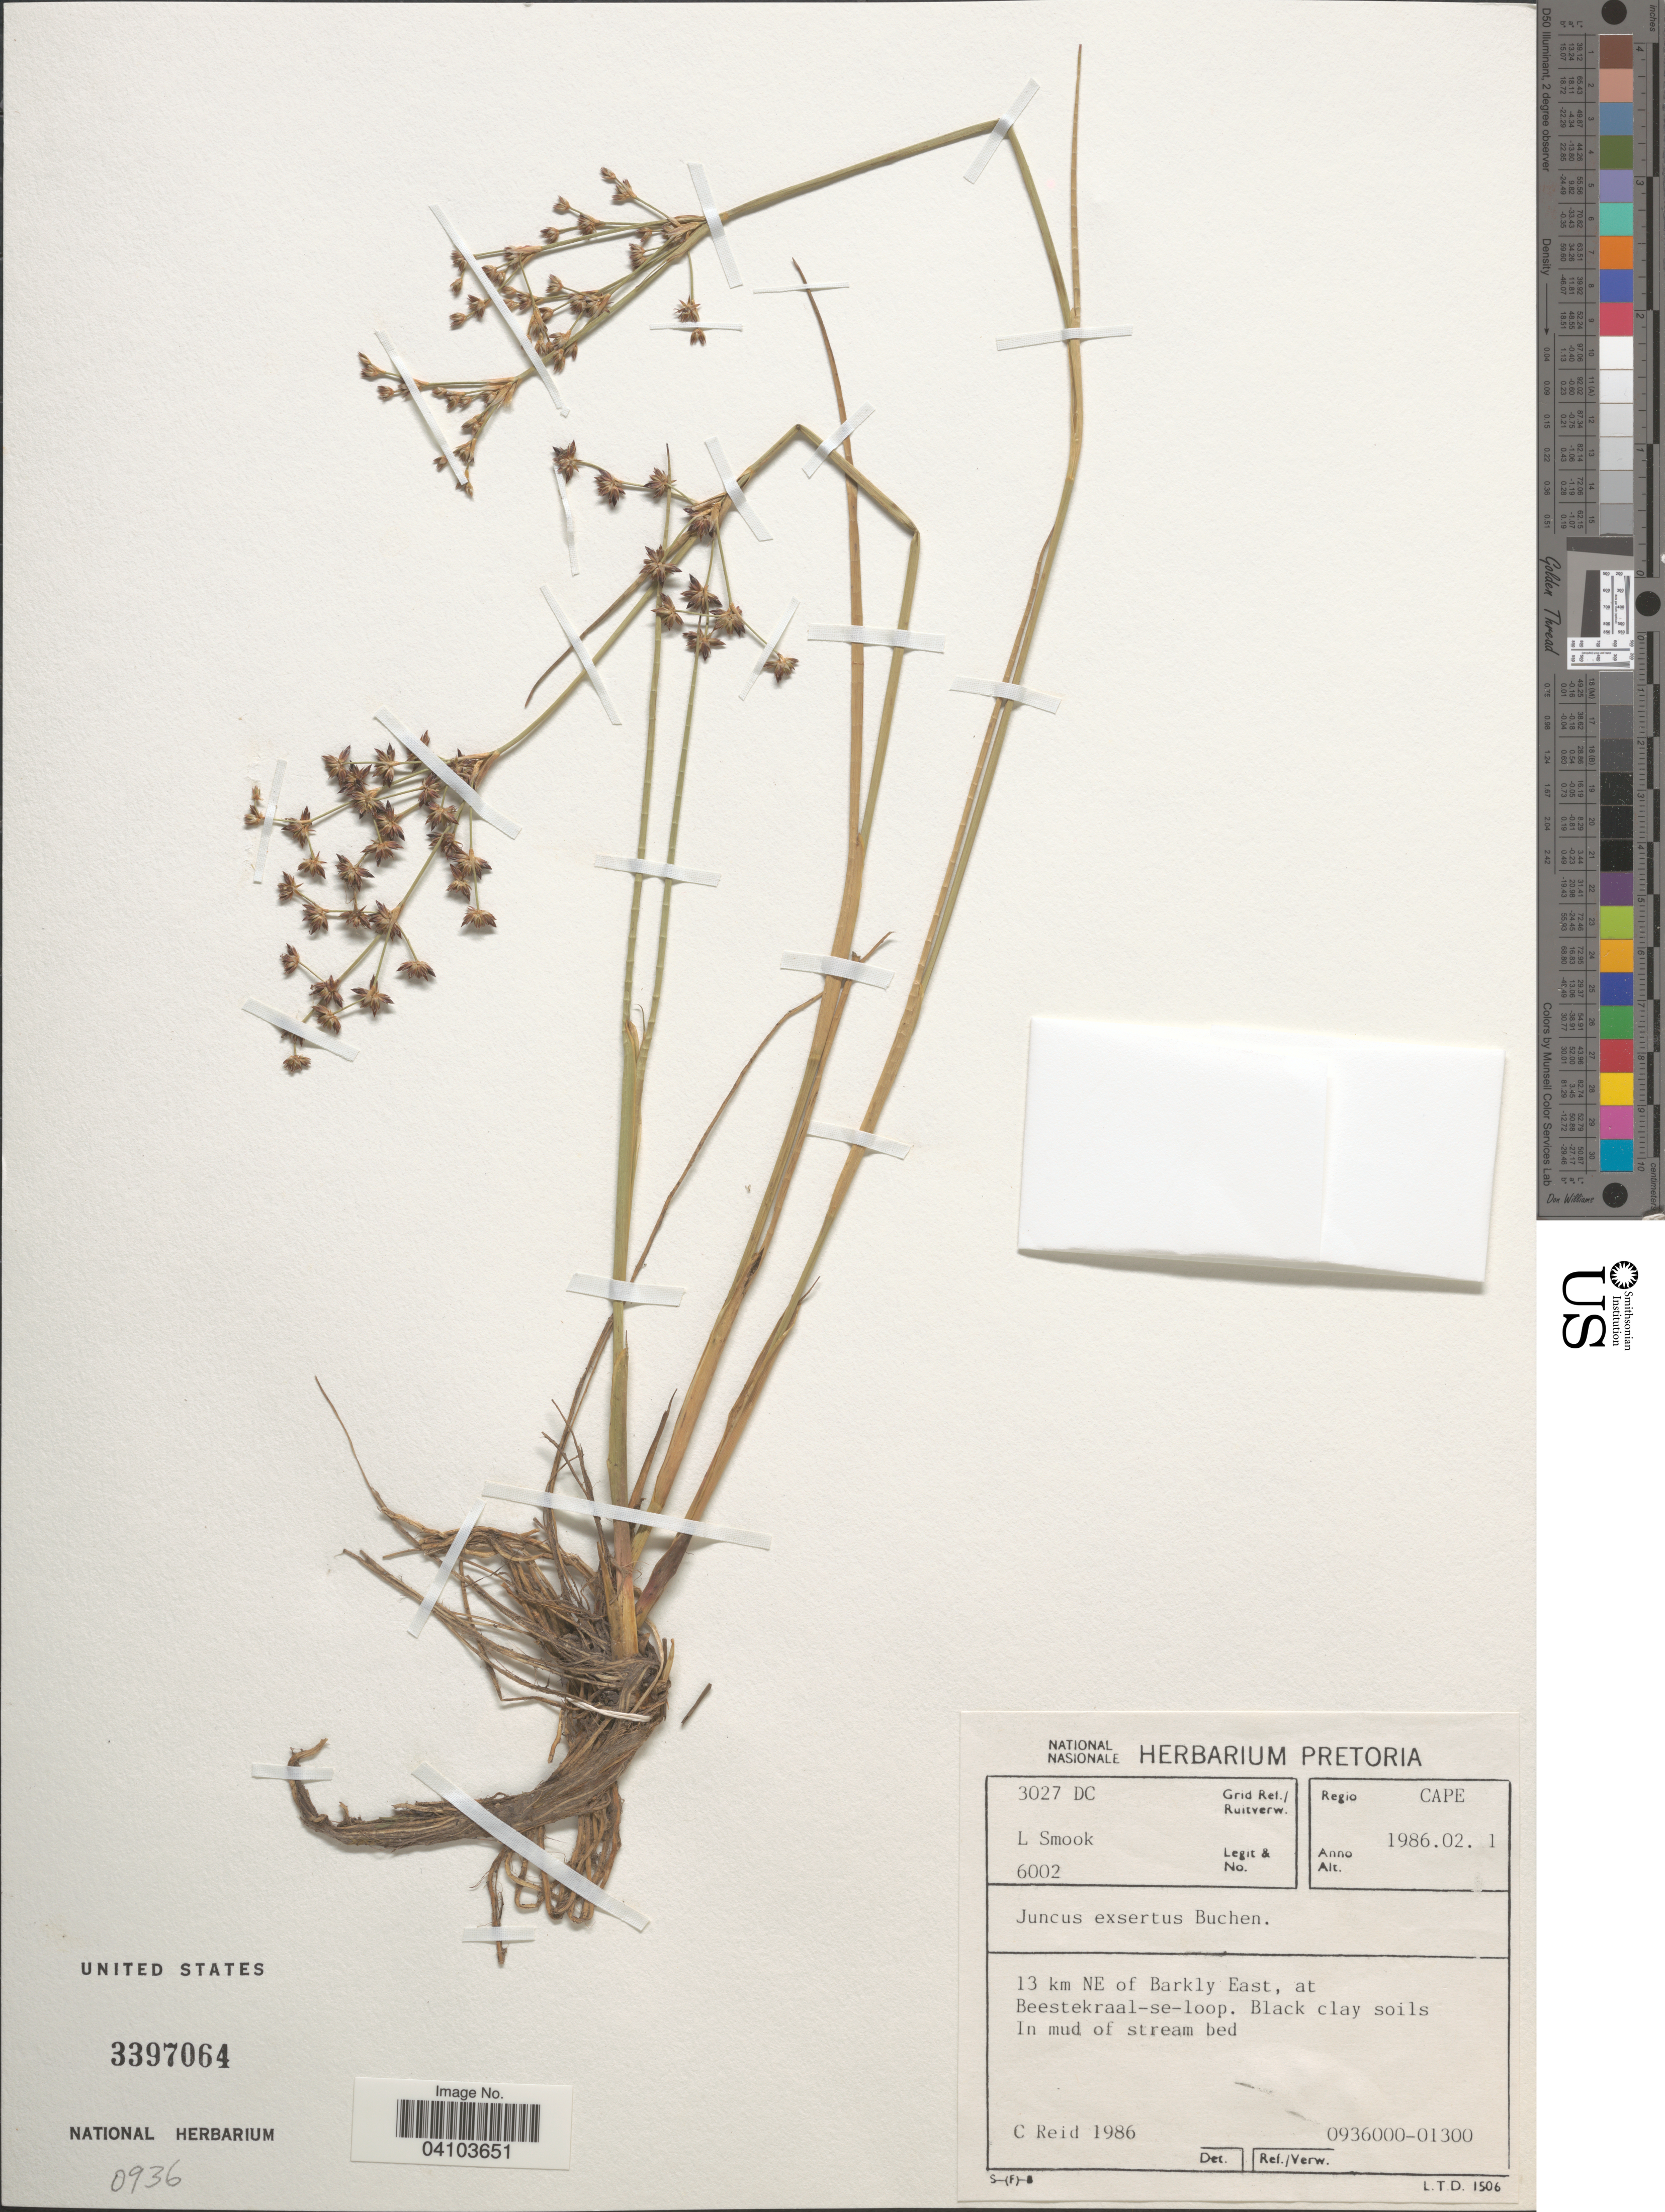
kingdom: Plantae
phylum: Tracheophyta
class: Liliopsida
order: Poales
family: Juncaceae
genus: Juncus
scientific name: Juncus exsertus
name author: Buchenau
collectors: L. Smook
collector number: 6002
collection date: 1986-02-01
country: South Africa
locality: Grid Ref./ Ruitverw. 3027 DC. Regio Cape. 13 km NE of Barkly East, at Beestekraal-se-loop.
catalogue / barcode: US 3397064